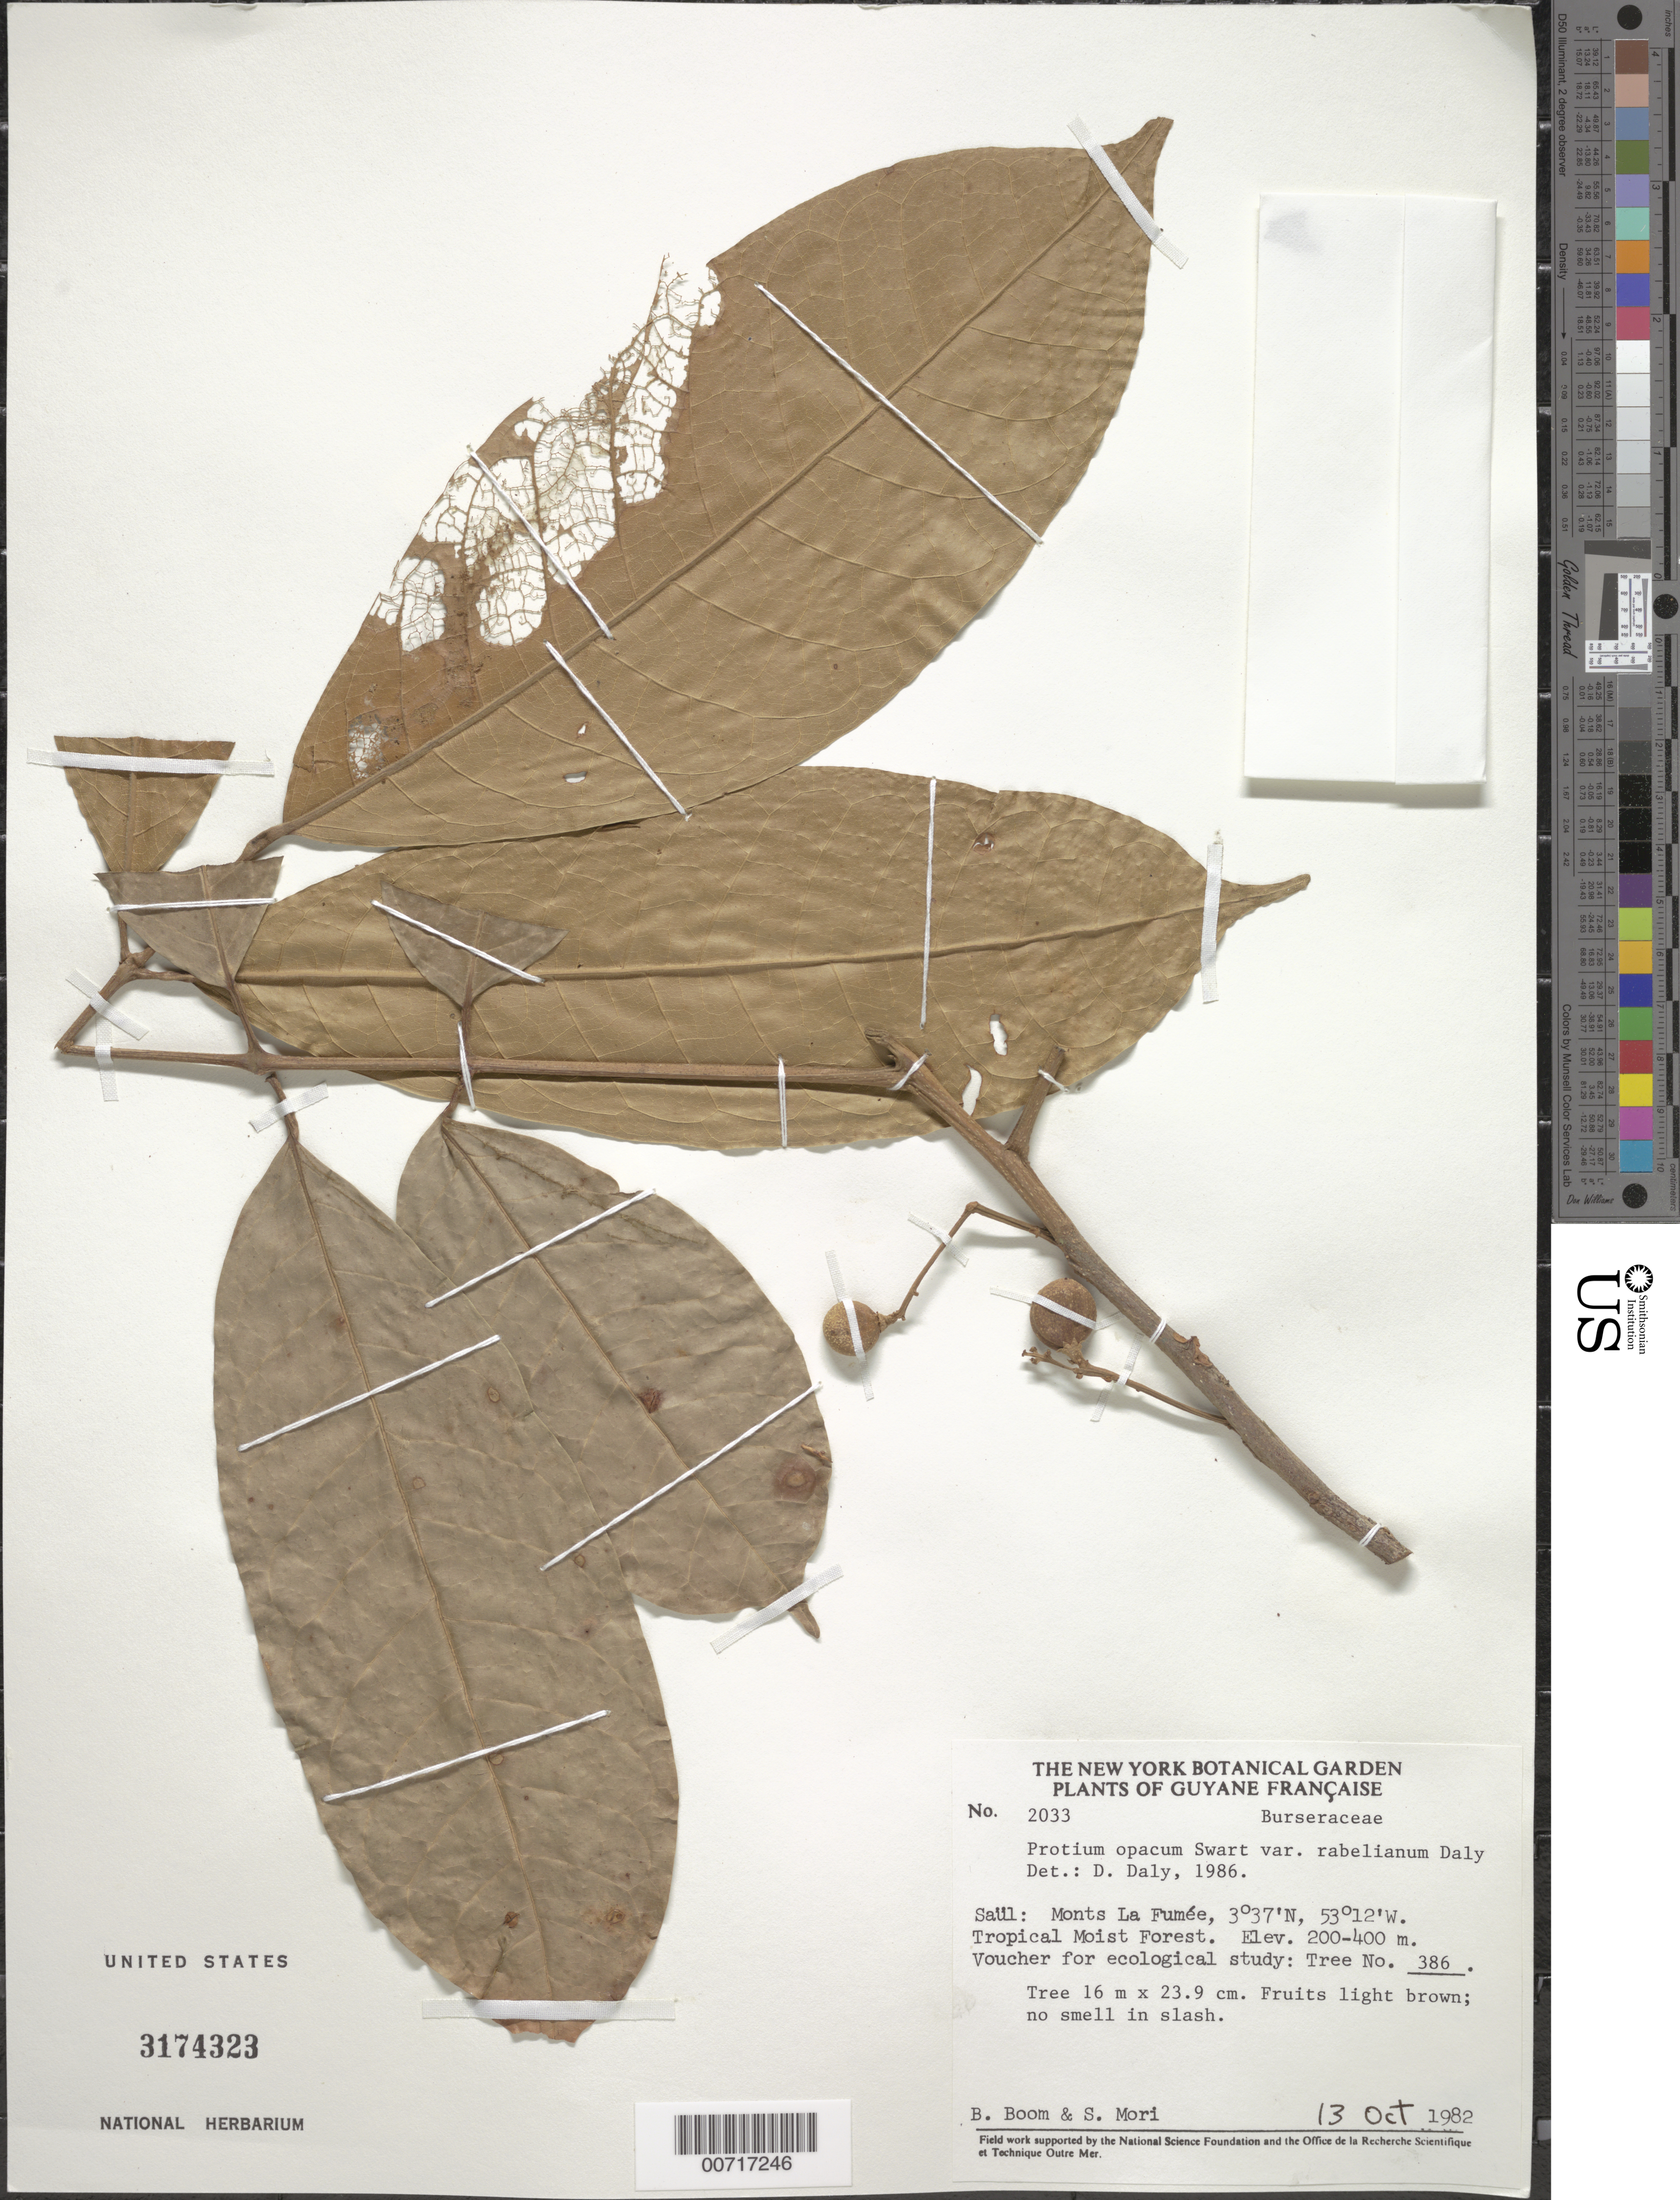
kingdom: Plantae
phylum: Tracheophyta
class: Magnoliopsida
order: Sapindales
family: Burseraceae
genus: Protium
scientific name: Protium opacum subsp. rabelianum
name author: Daly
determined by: Daly, D. C.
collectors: B. M. Boom & S. Mori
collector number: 2033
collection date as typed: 13-Oct-82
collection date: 1982-10-13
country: French Guiana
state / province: Saint-Laurent-du-Maroni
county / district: Saül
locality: Monts La Fumée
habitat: Tropical moist forest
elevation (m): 200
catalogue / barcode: US 3174323